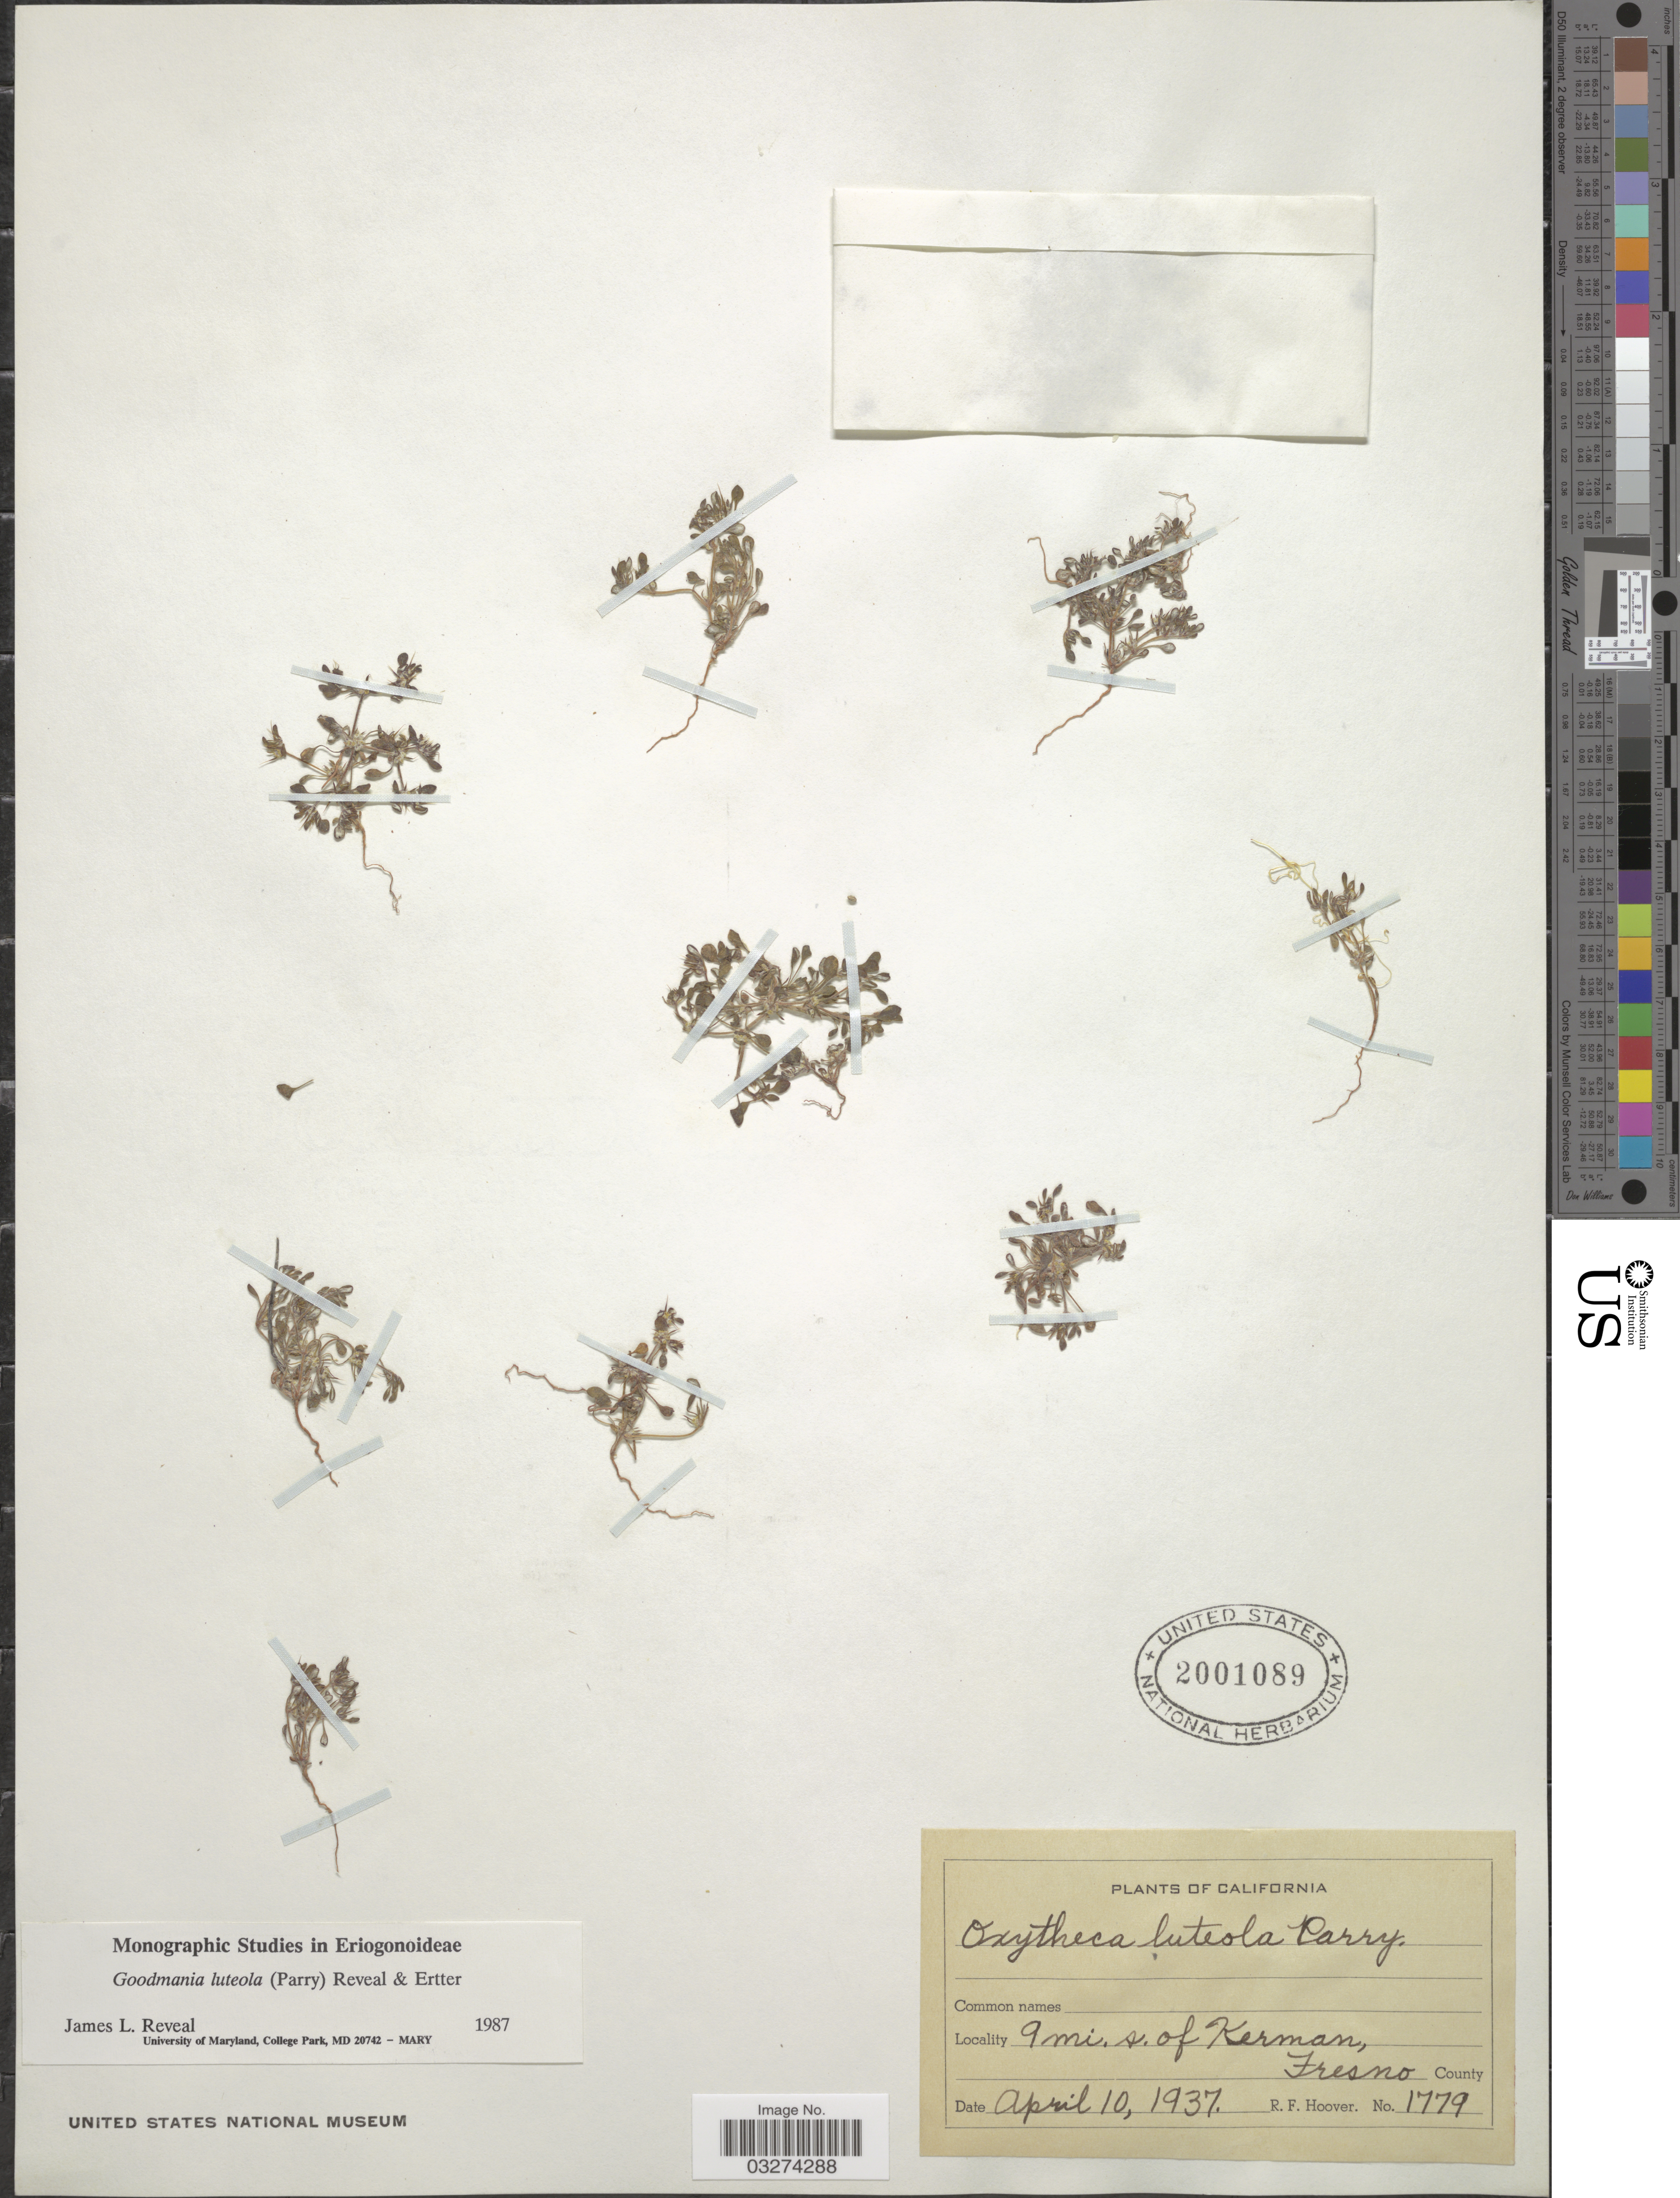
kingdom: Plantae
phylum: Tracheophyta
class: Magnoliopsida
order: Caryophyllales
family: Polygonaceae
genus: Goodmania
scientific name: Goodmania luteola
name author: (Parry) Reveal & Ertter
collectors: R. F. Hoover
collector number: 1779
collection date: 1937-04-10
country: United States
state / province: California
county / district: Fresno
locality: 9 mi. s. of Kerman, Fresno County.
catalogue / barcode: US 2001089